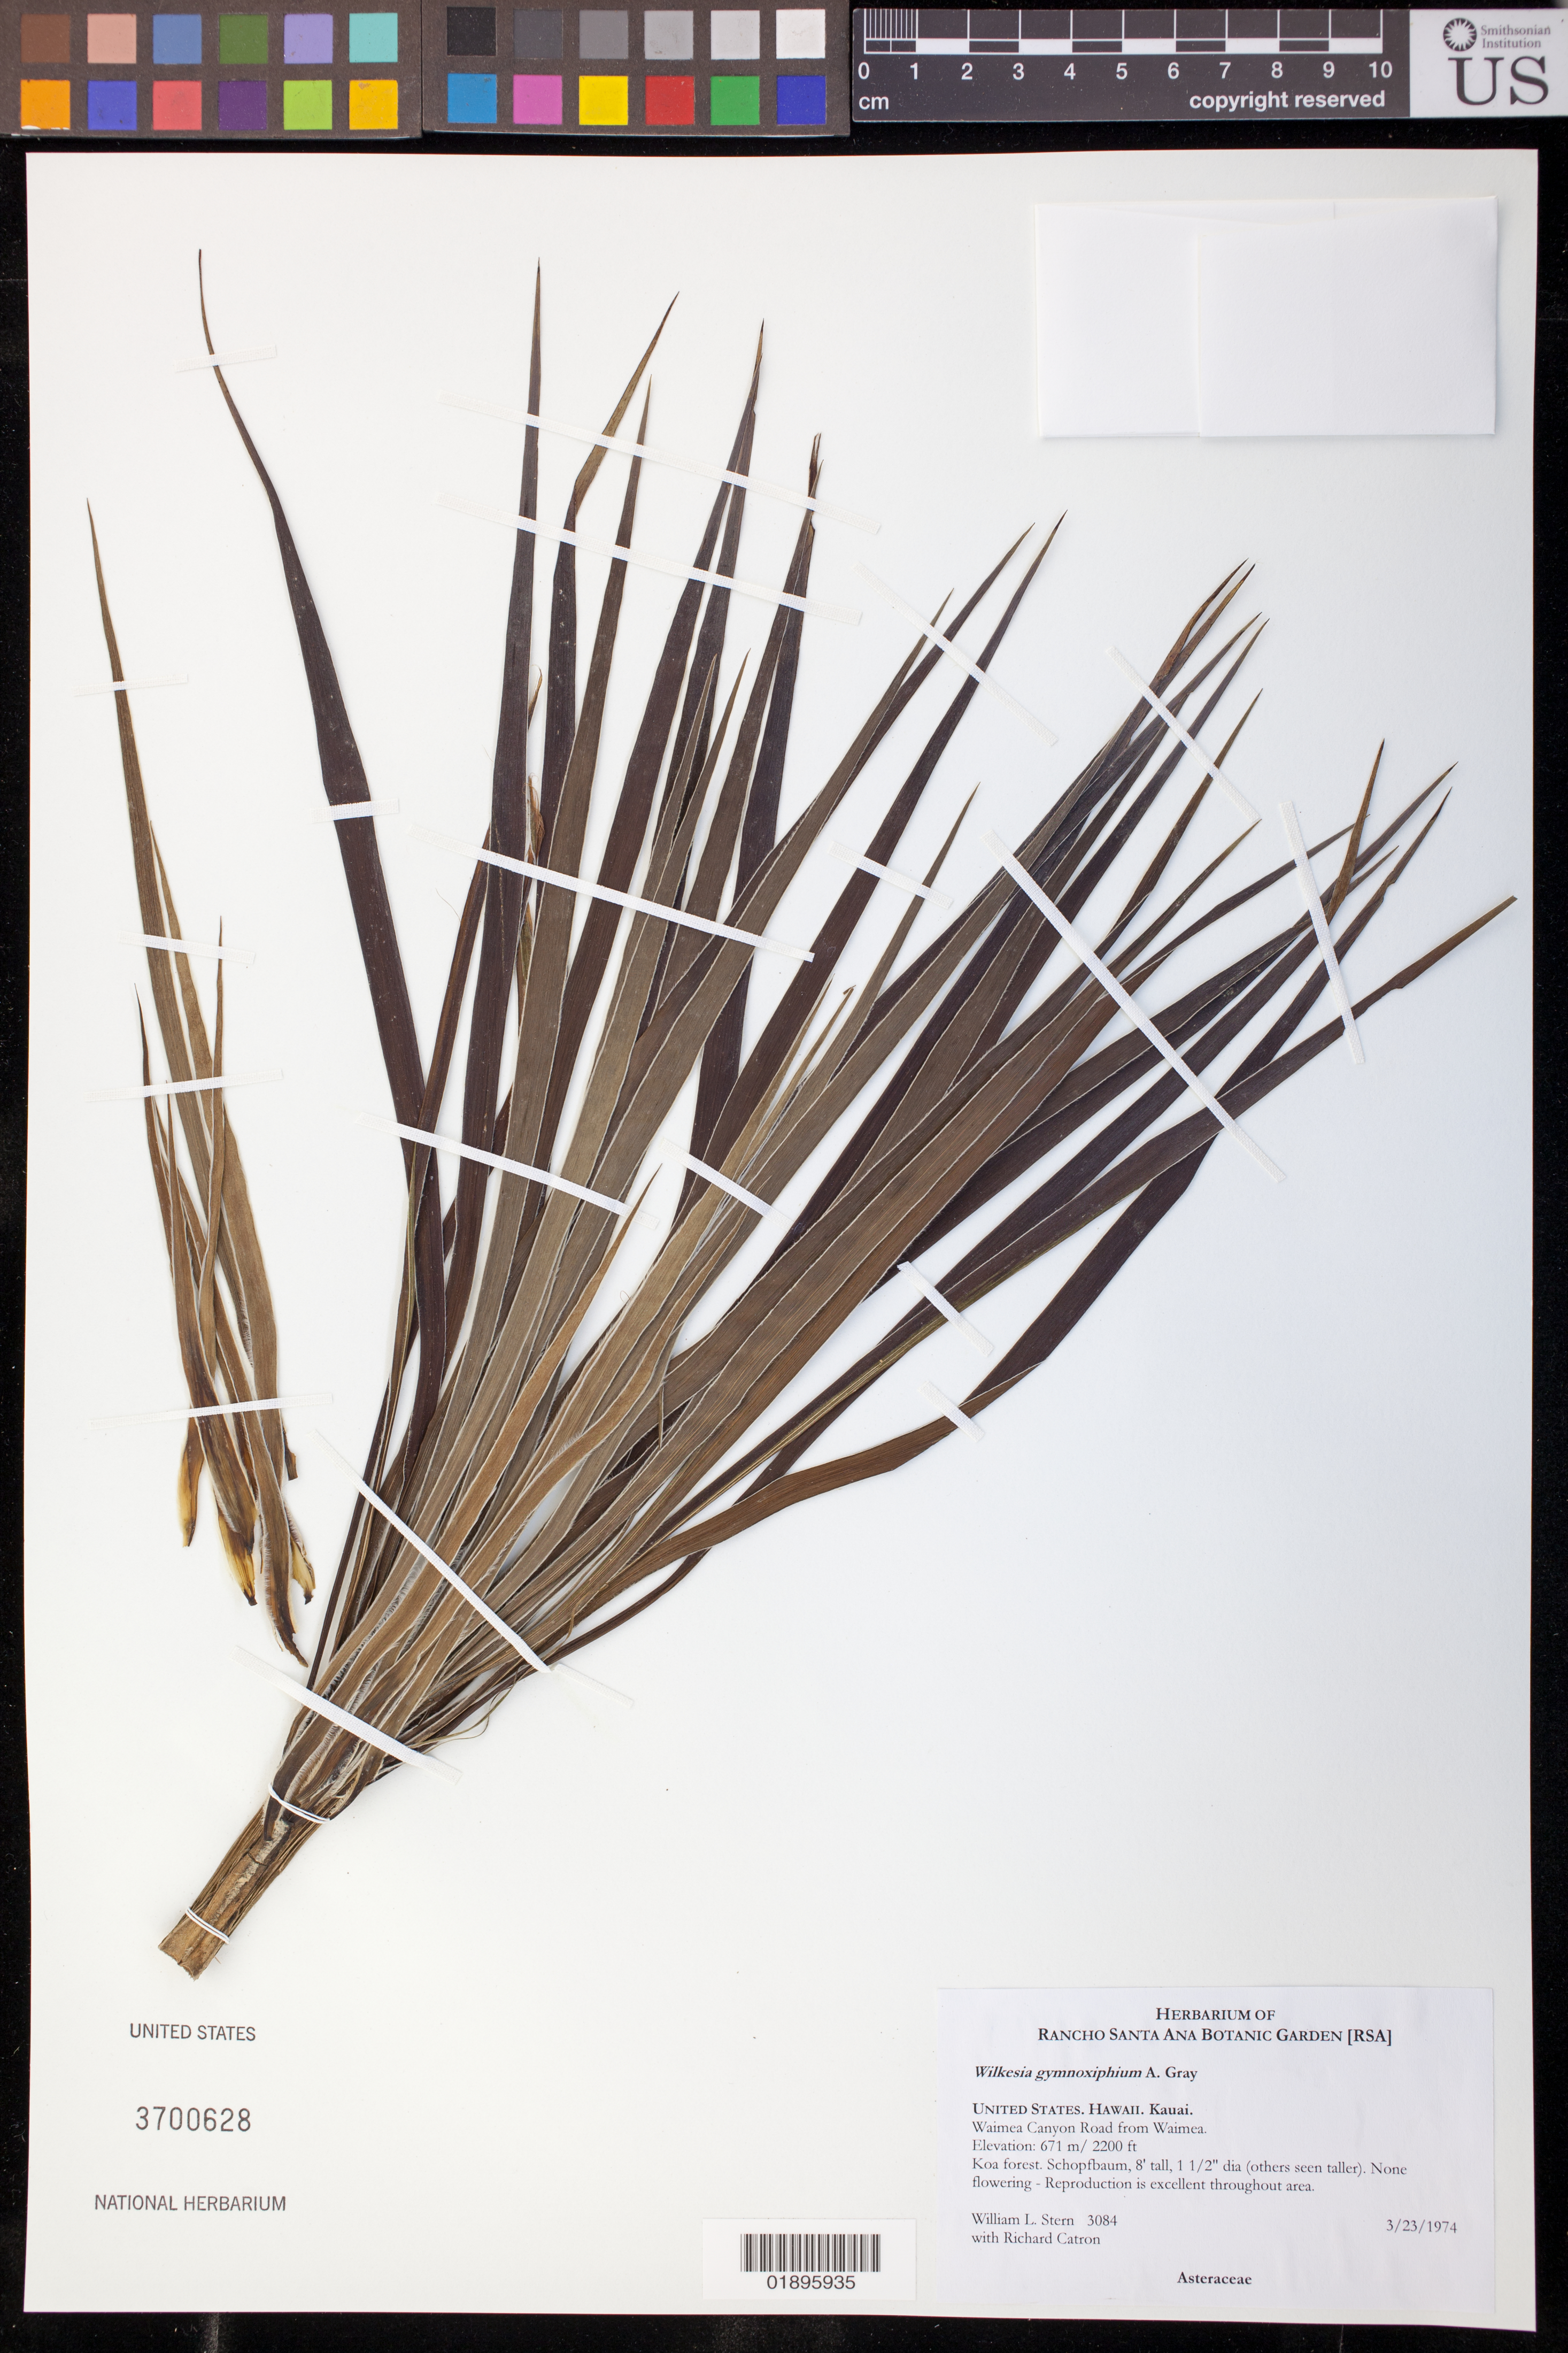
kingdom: Plantae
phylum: Tracheophyta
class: Magnoliopsida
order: Asterales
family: Asteraceae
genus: Wilkesia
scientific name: Wilkesia gymnoxiphium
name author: A. Gray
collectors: W. L. Stern & R. Catron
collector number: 3084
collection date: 1974-03-23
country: United States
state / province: Hawaii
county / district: Kauai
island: Kaua'i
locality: Waimea Canyon Road from Waimea.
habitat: Forest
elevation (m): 671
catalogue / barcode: US 3700628